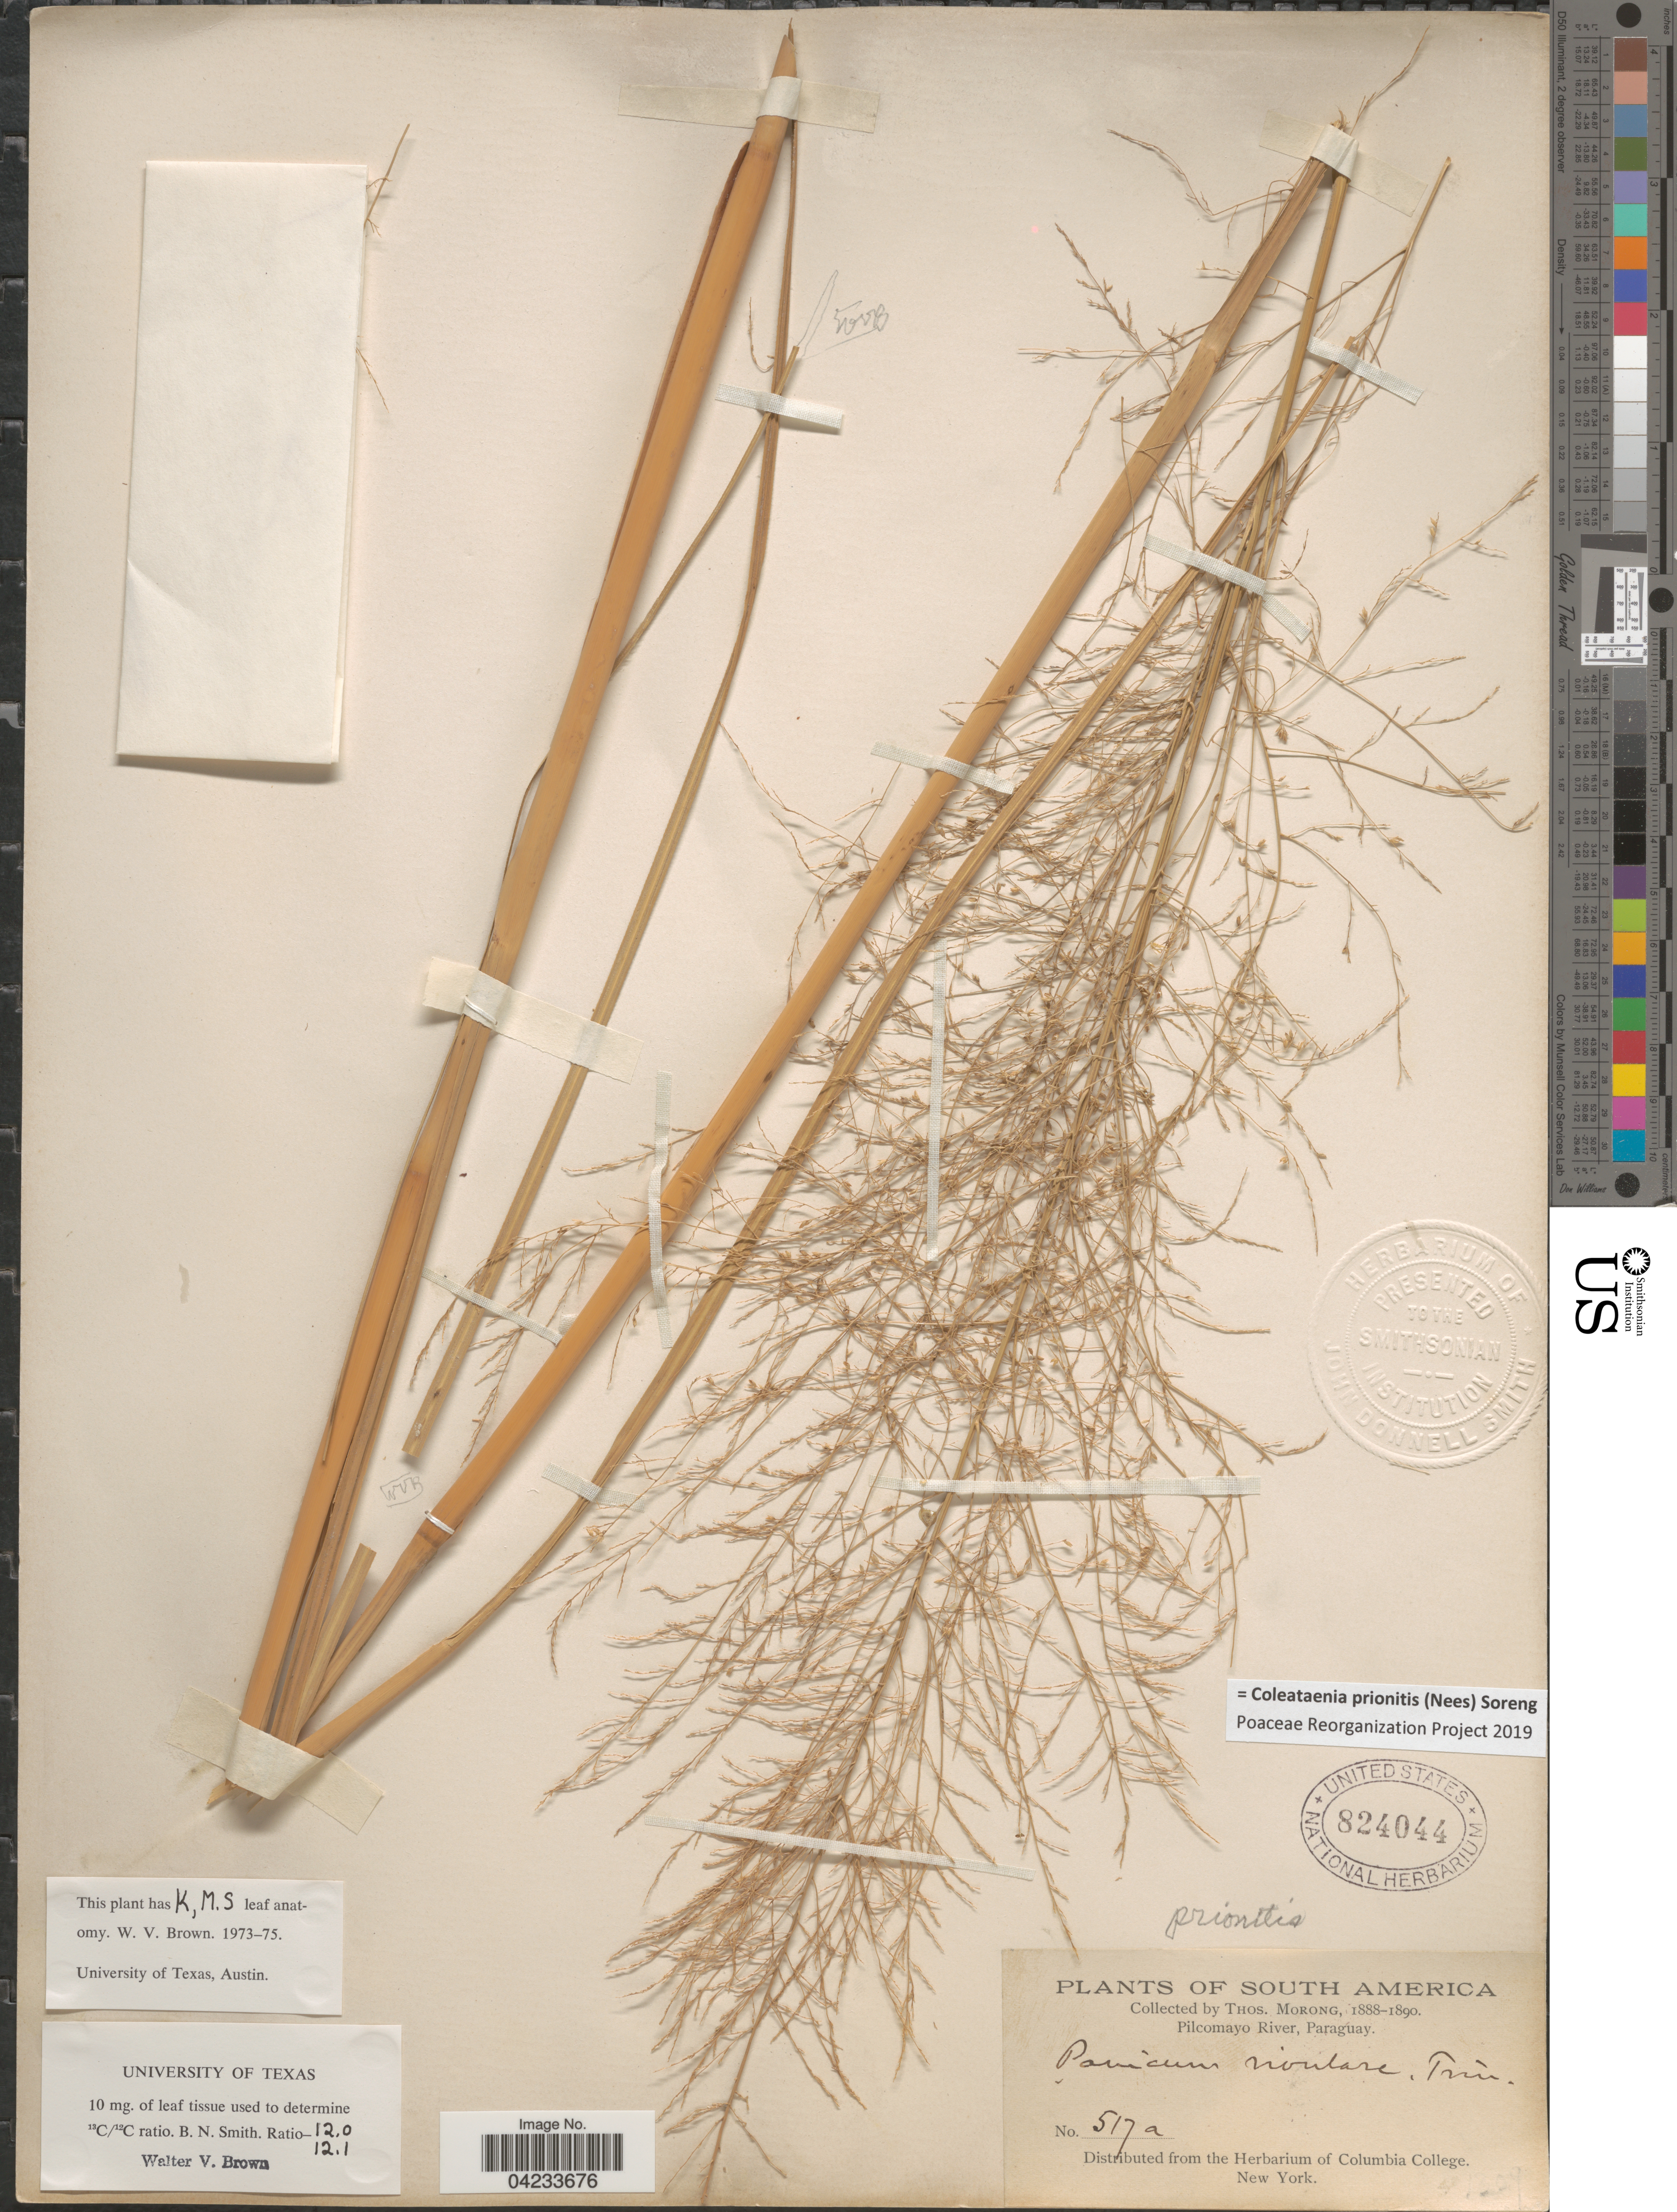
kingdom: Plantae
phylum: Tracheophyta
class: Liliopsida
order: Poales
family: Poaceae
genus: Coleataenia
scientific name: Coleataenia prionitis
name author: (Nees) Soreng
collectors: ex herb. T. Morong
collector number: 517a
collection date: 1888/1890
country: Paraguay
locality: Pilcomayo River.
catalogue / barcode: US 824044